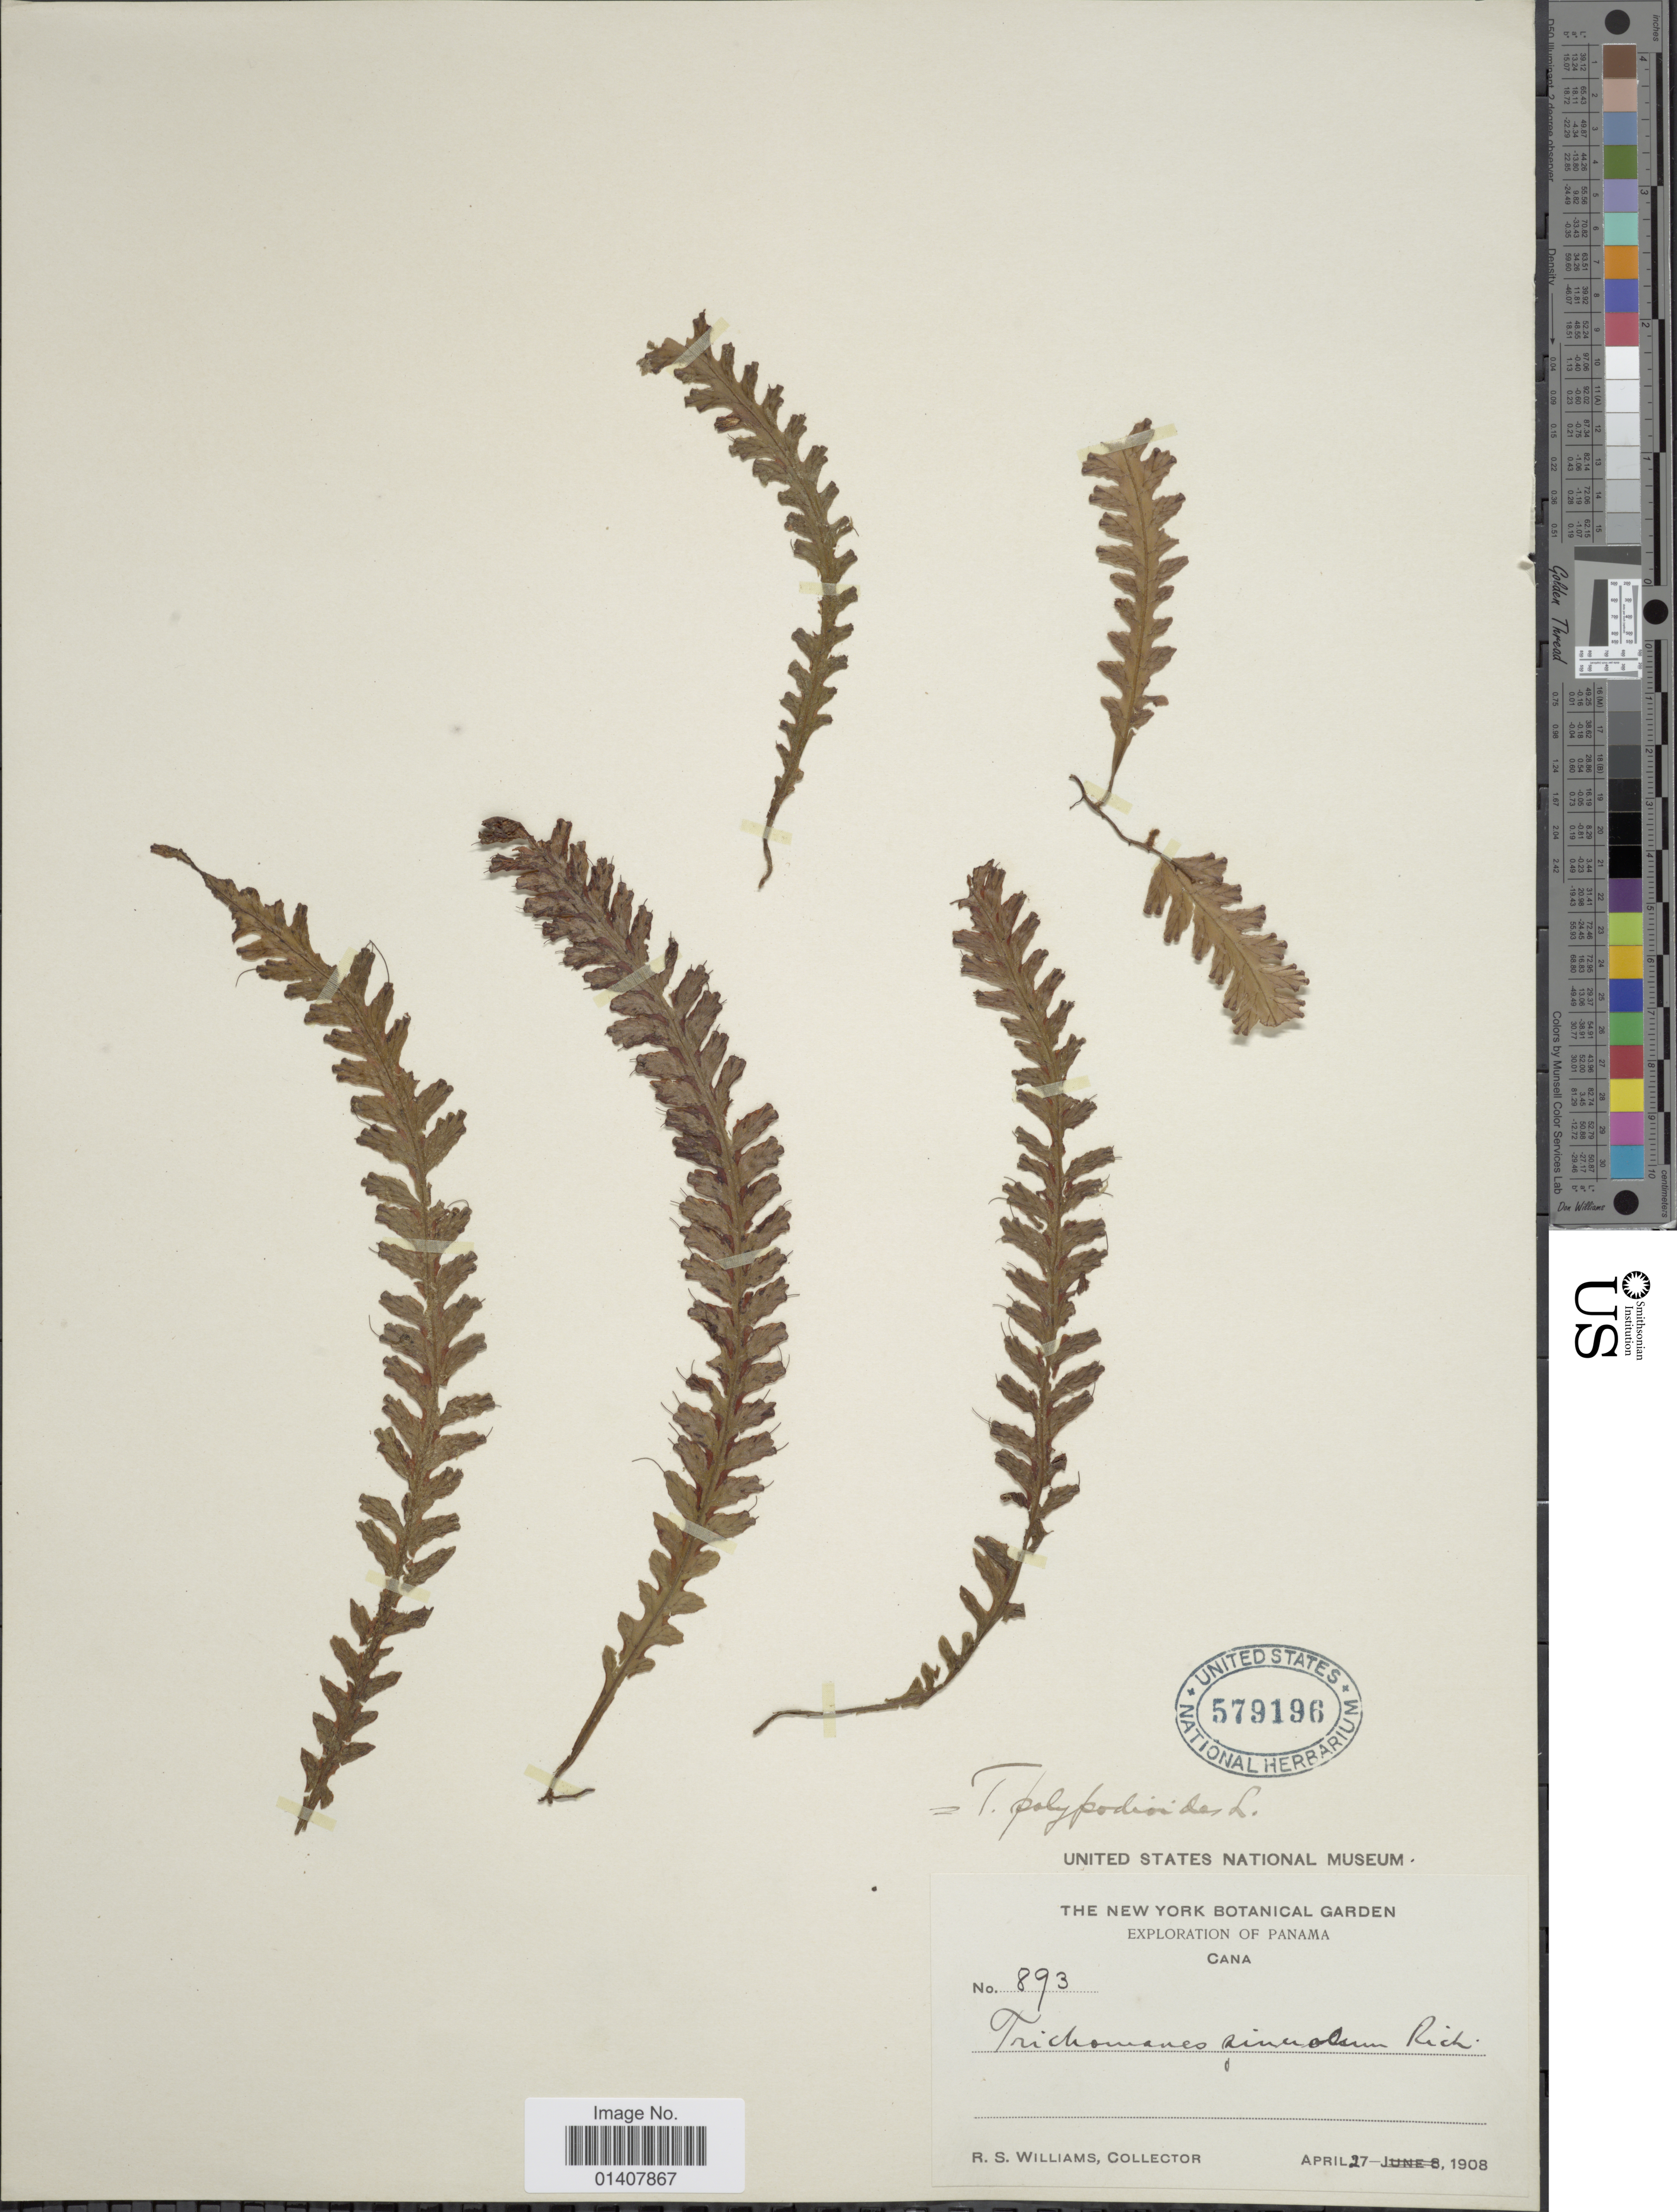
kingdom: Plantae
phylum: Tracheophyta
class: Polypodiopsida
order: Hymenophyllales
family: Hymenophyllaceae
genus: Trichomanes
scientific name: Trichomanes polypodioides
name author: L.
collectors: R. S. Williams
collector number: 893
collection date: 1908-04-27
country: Panama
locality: Cana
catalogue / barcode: US 579196